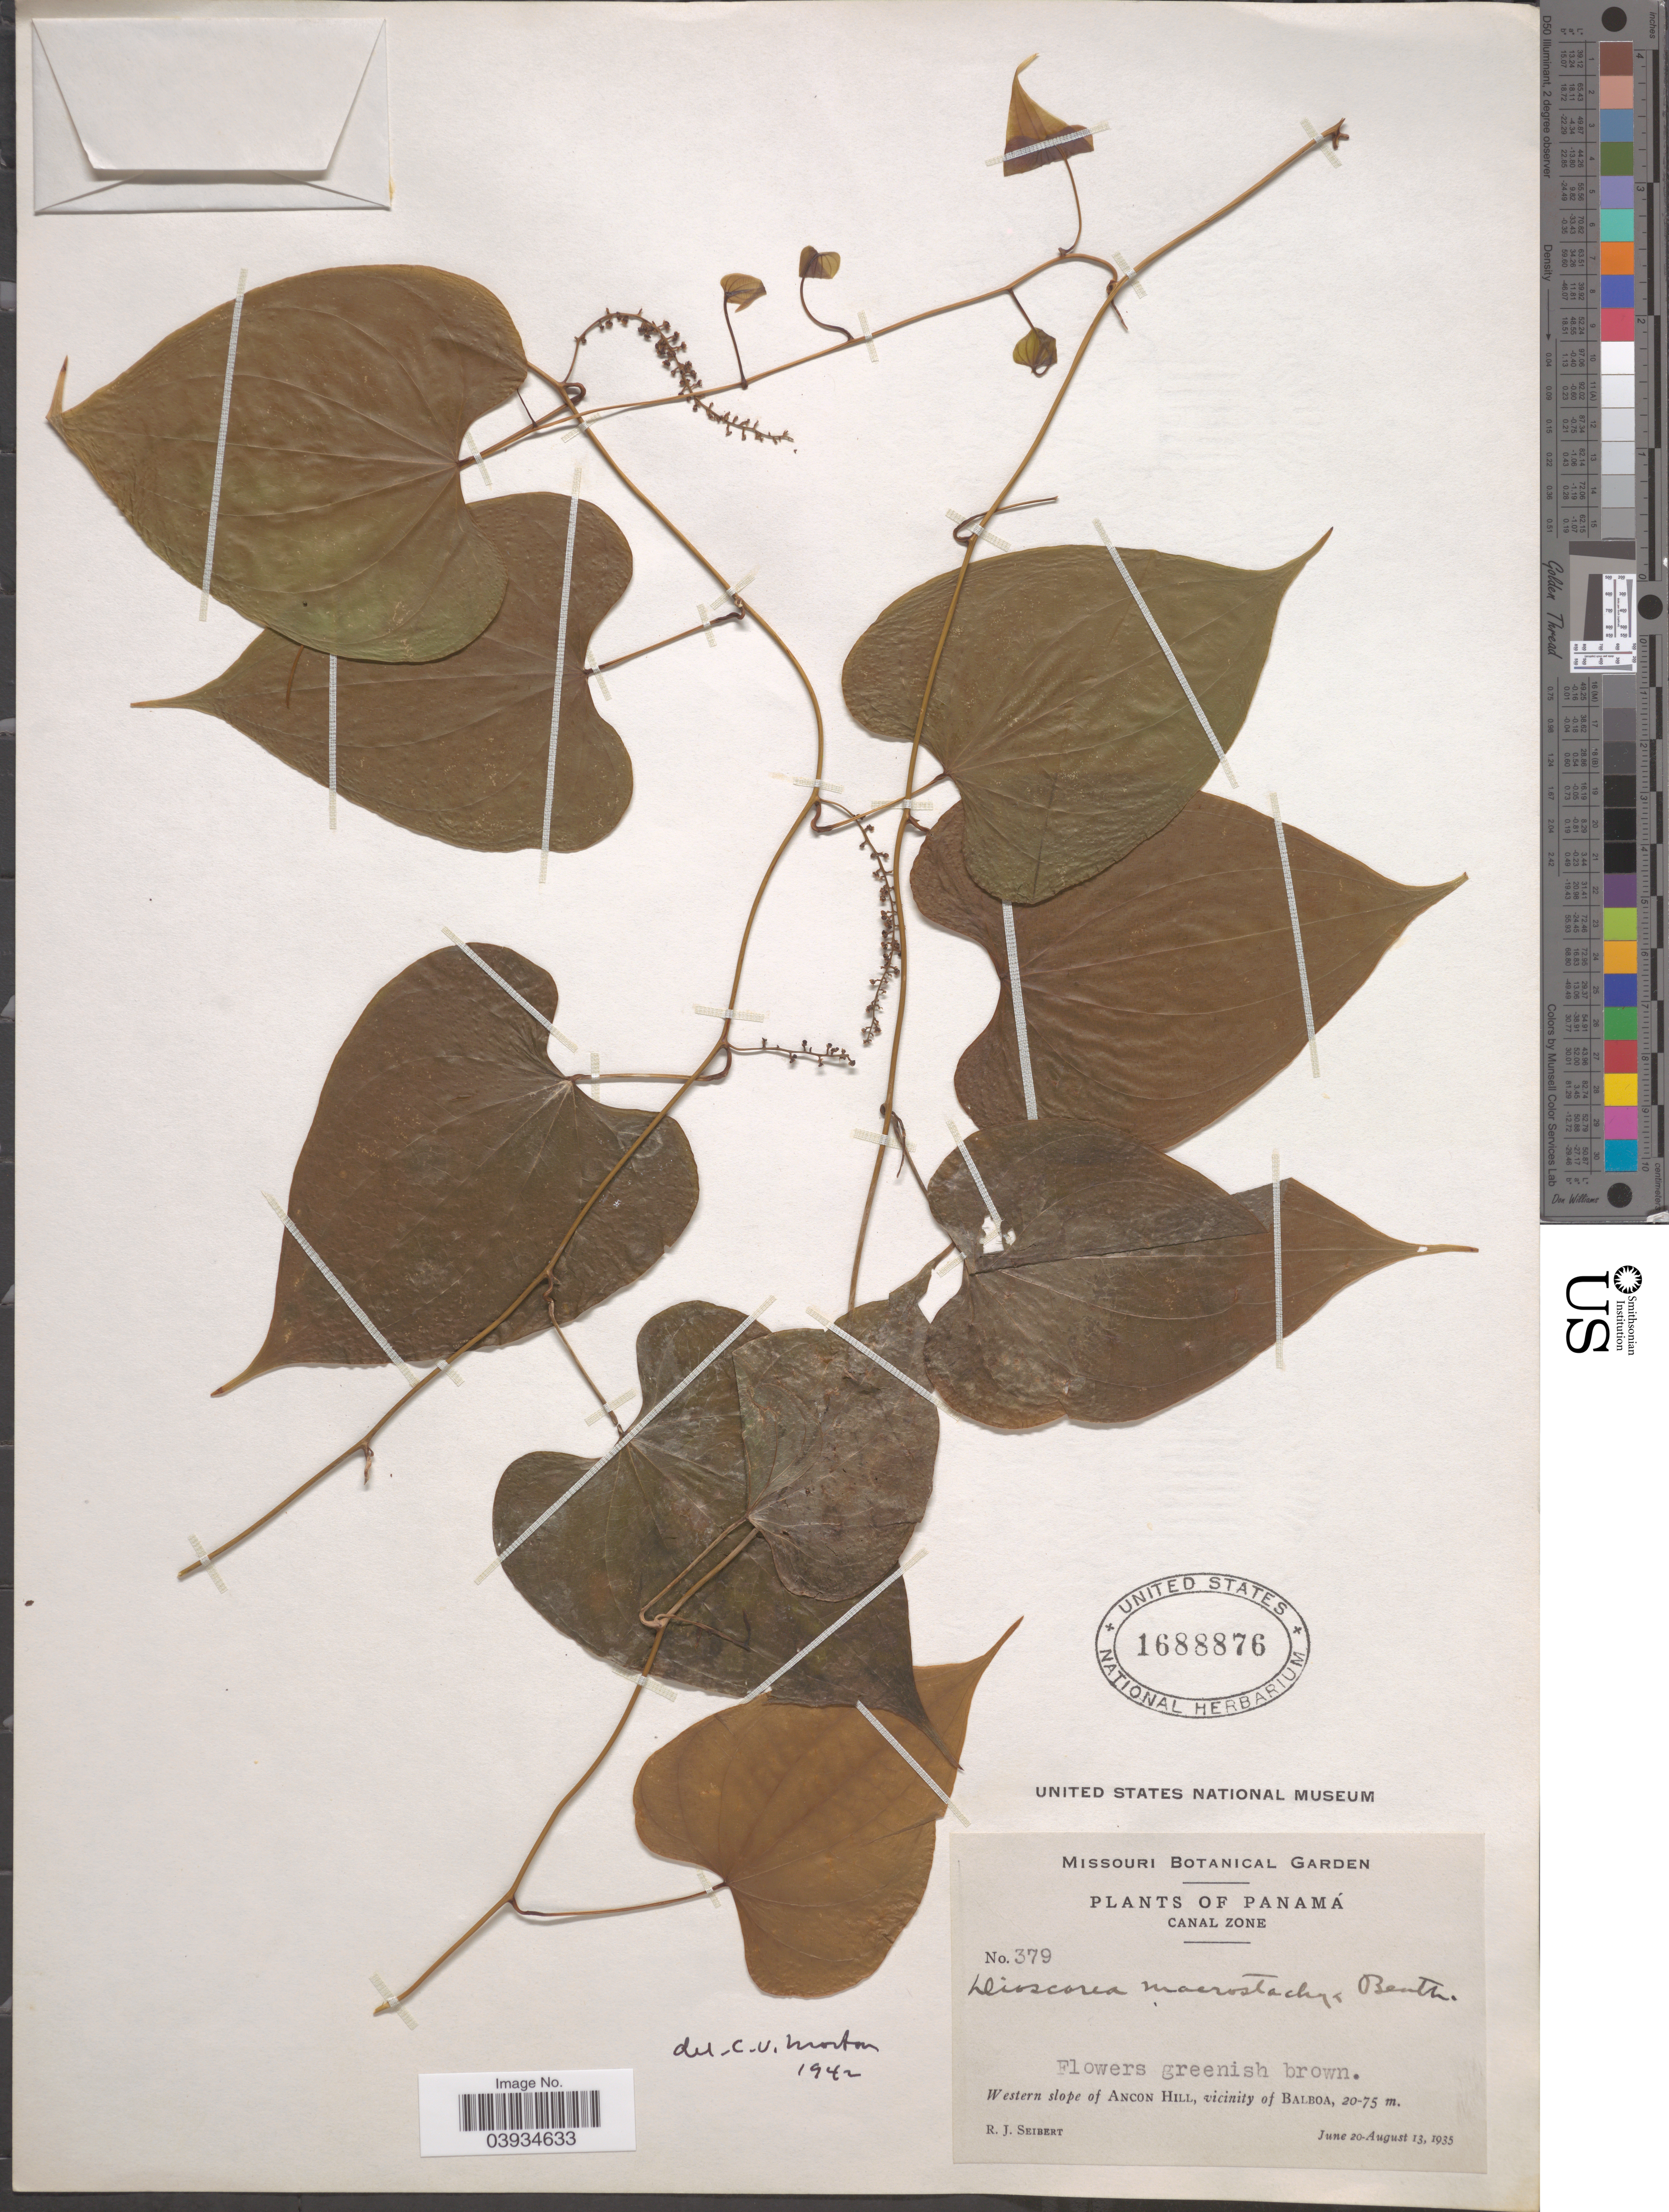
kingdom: Plantae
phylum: Tracheophyta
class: Liliopsida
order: Dioscoreales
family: Dioscoreaceae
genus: Dioscorea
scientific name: Dioscorea mexicana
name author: Scheidw.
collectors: R. J. Seibert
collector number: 379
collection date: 1935-06-20/1935-08-13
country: Panama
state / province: Colón / Panamá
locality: Canal Zone. Western slope of Ancon Hill, vicinity of Balboa.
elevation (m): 20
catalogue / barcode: US 1688876